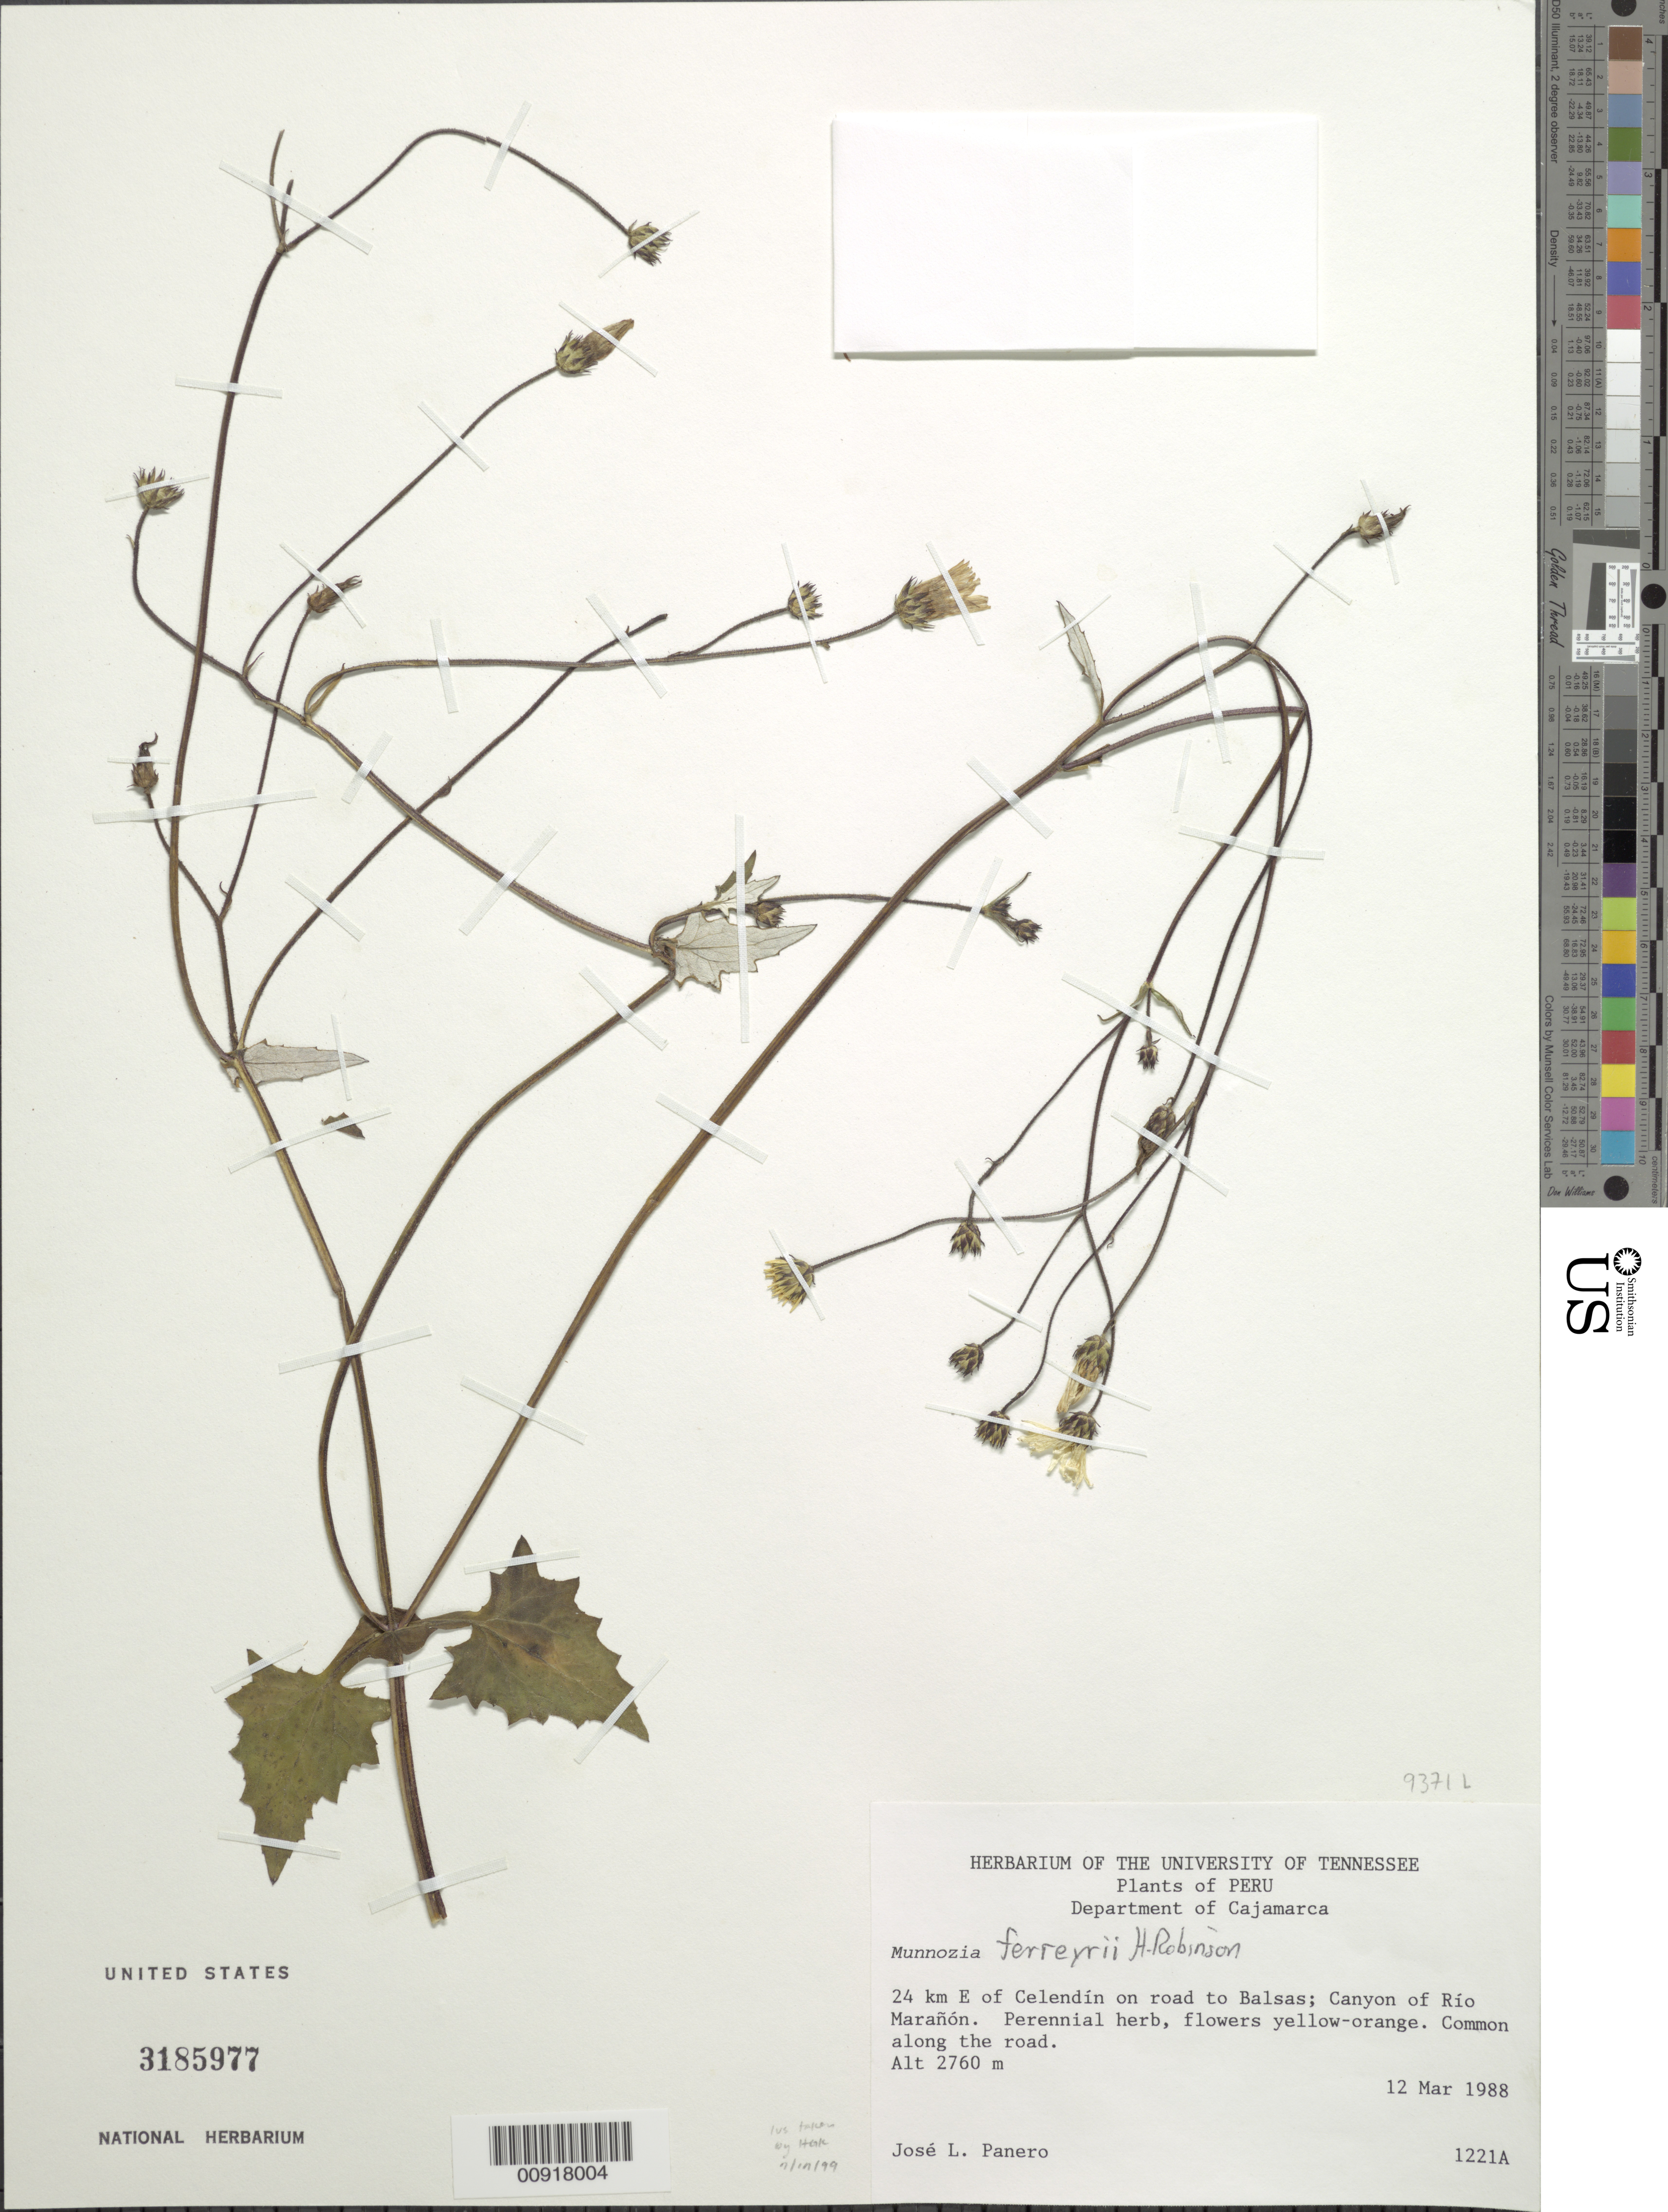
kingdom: Plantae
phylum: Tracheophyta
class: Magnoliopsida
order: Asterales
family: Asteraceae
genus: Munnozia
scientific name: Munnozia ferreyrii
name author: H. Rob.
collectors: J. L. Panero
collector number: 1221 A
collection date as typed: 12 March 1988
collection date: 1988-03-12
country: Peru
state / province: Cajamarca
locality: Dpto. Cajamarca: 24 km E of Celendín on road to Balsas, Canyon of Río Marañon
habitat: Along road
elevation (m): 2760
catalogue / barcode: US 3185977